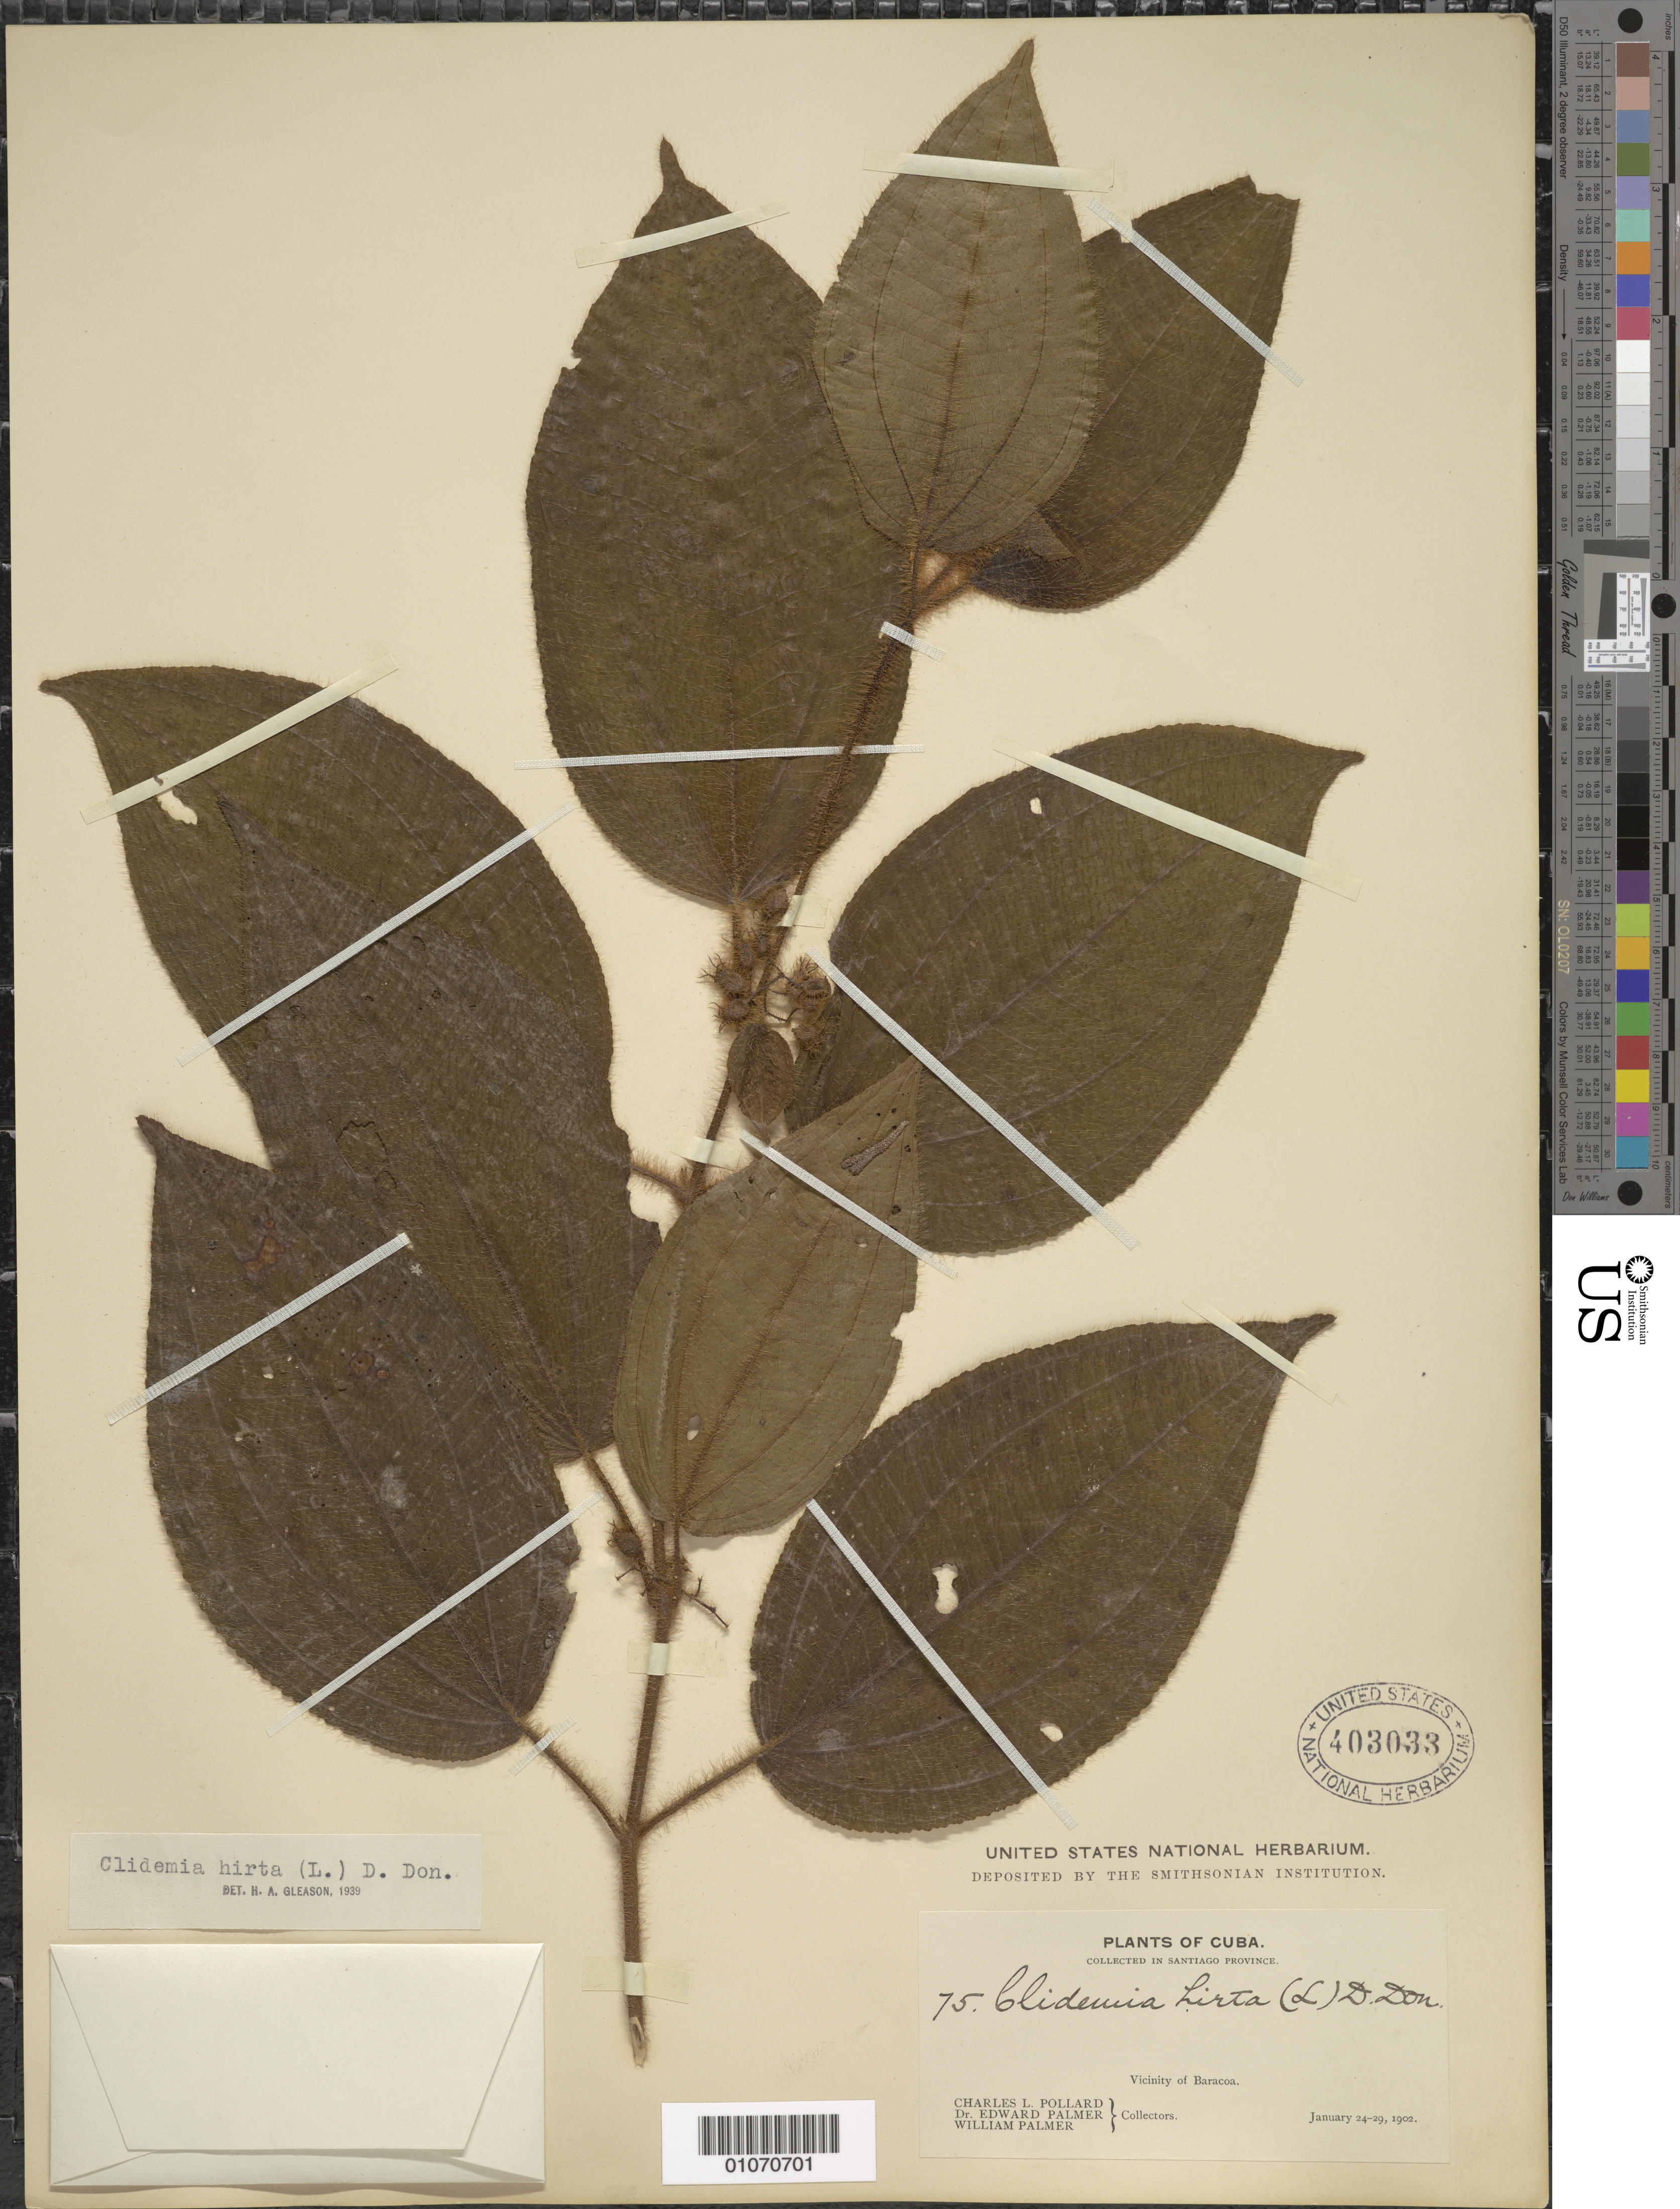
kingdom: Plantae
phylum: Tracheophyta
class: Magnoliopsida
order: Myrtales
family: Melastomataceae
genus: Clidemia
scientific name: Clidemia hirta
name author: (L.) D. Don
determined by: Gleason, H. A.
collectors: C. L. Pollard, E. Palmer & W. Palmer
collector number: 75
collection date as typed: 24 Jan 1902 to 29 Jan 1902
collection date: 1902-01-24/1902-01-29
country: Cuba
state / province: Santiago de Cuba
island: Cuba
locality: Baracoa vicinity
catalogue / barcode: US 403033